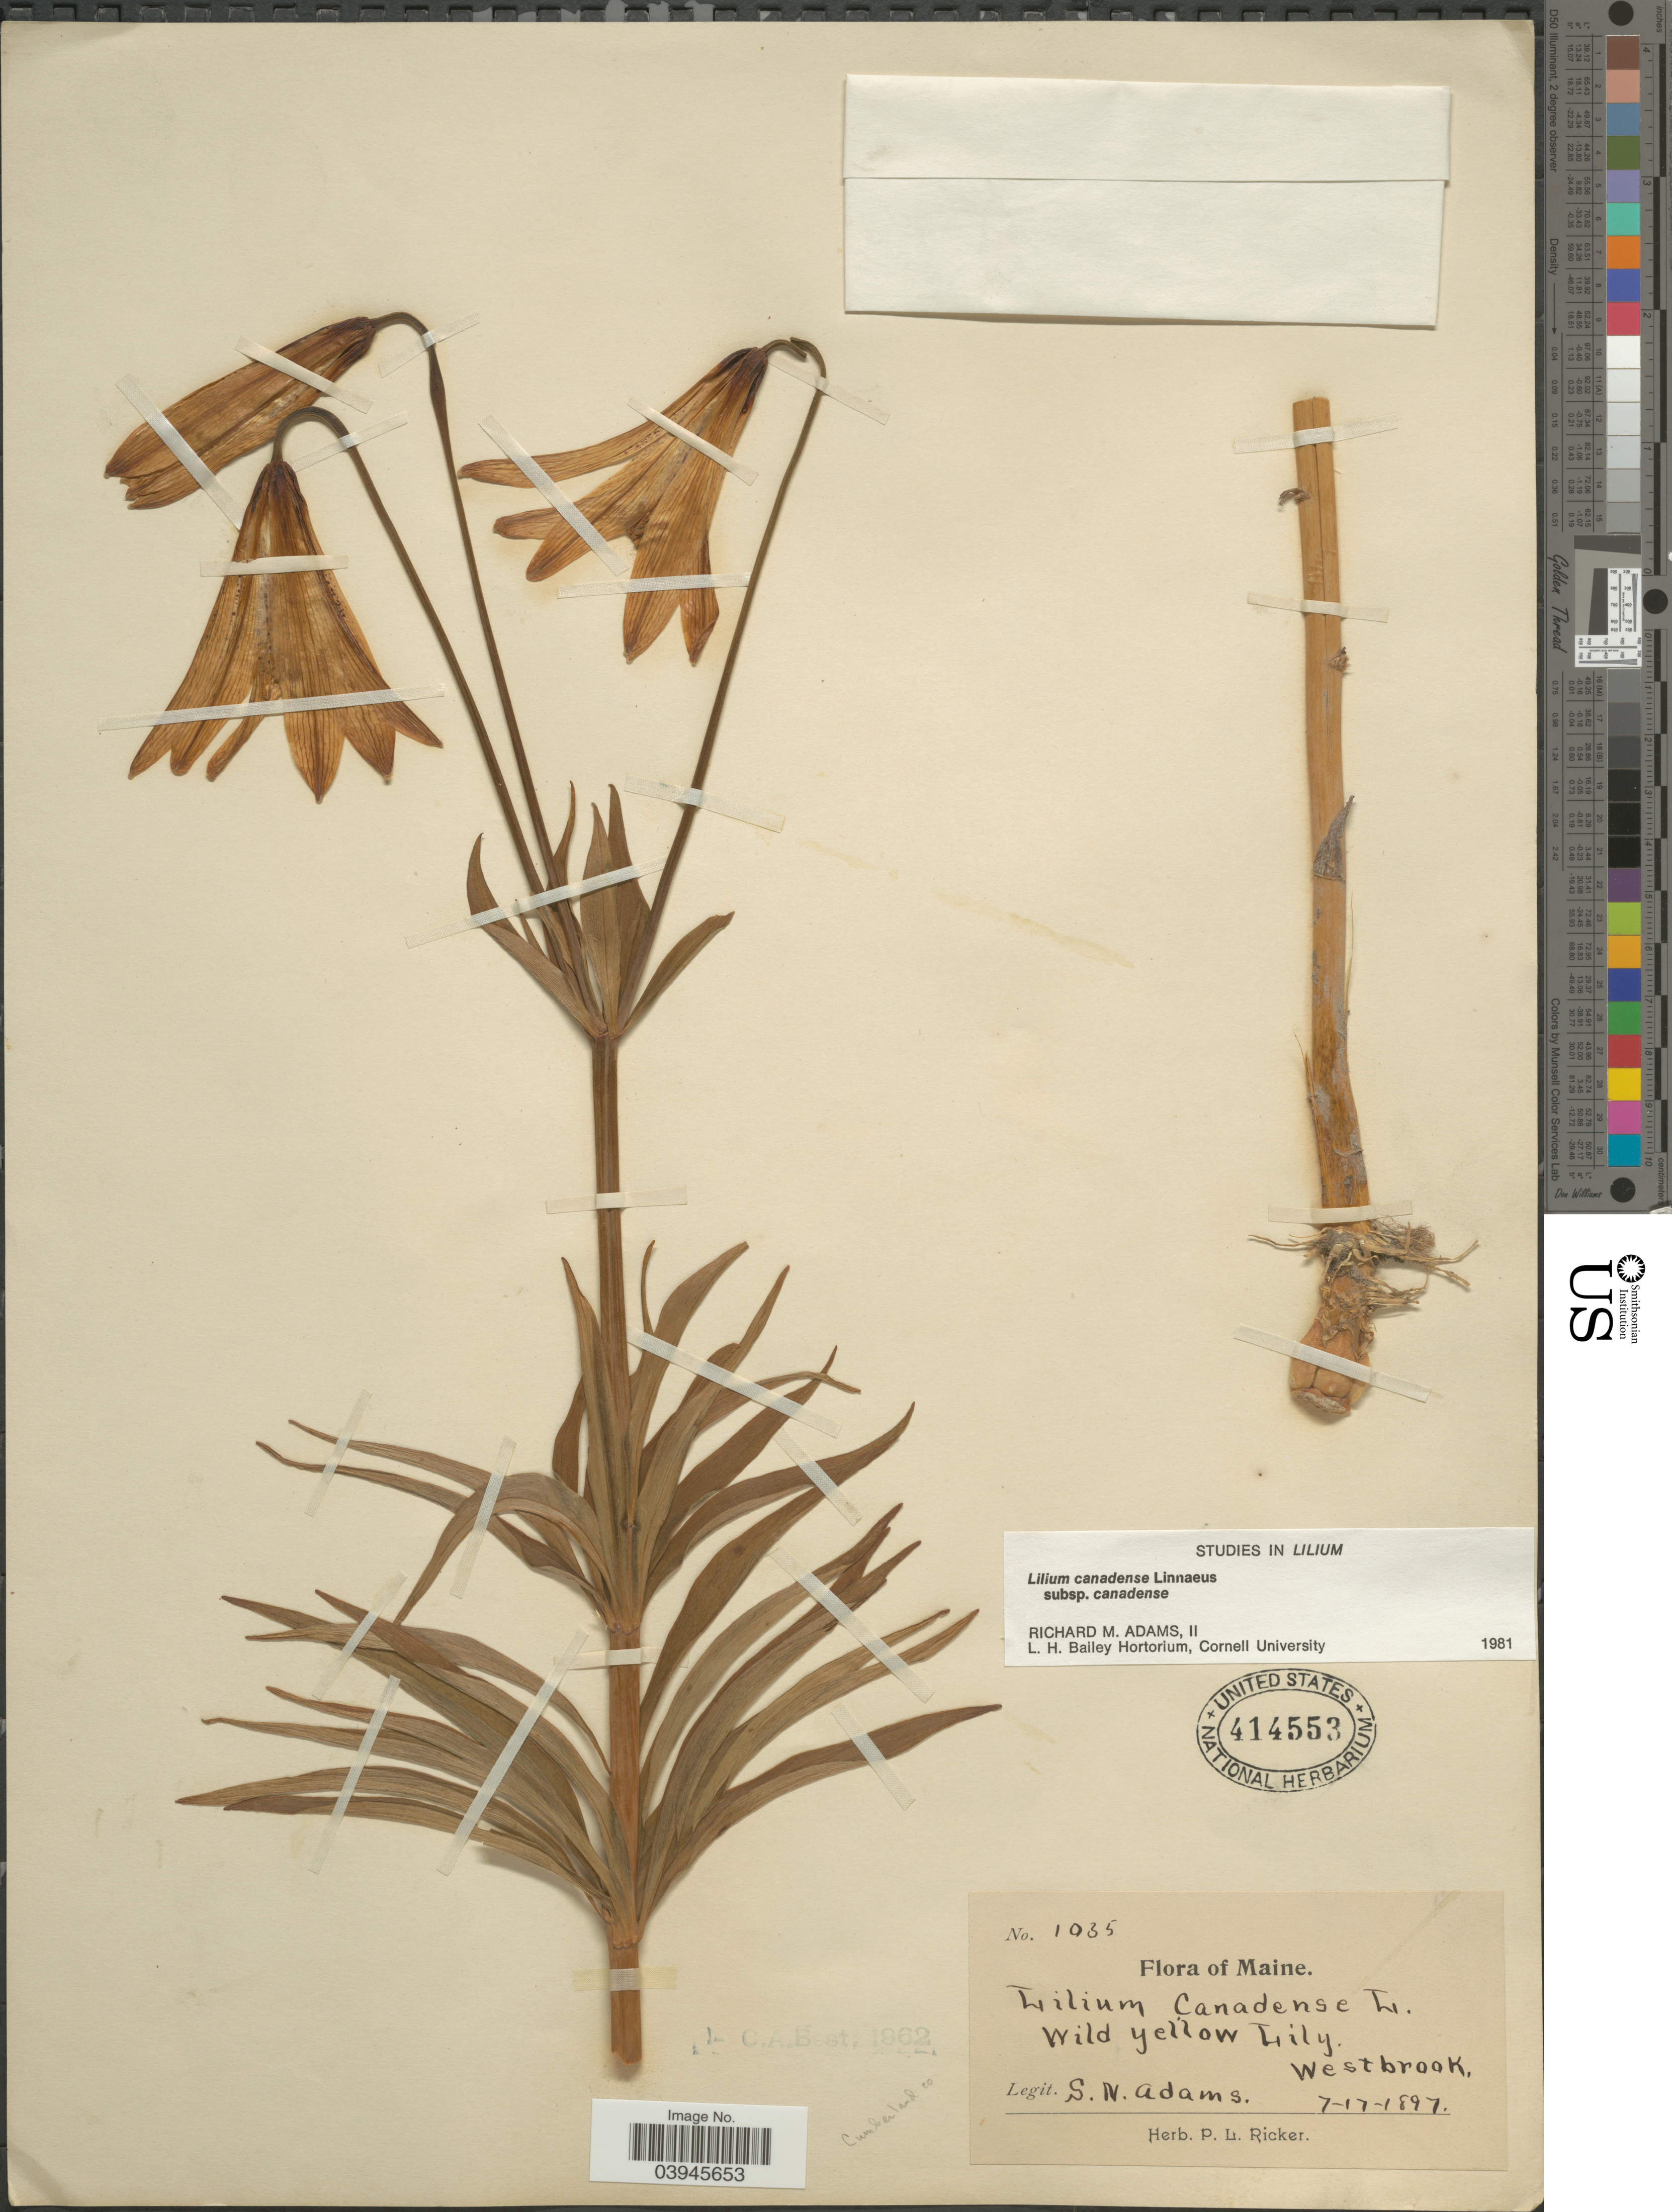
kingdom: Plantae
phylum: Tracheophyta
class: Liliopsida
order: Liliales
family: Liliaceae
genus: Lilium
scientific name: Lilium canadense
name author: L.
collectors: S. Adams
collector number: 1035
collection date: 1897-07-17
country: United States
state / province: Maine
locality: Westbrook. Cumberland co.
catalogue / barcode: US 414553